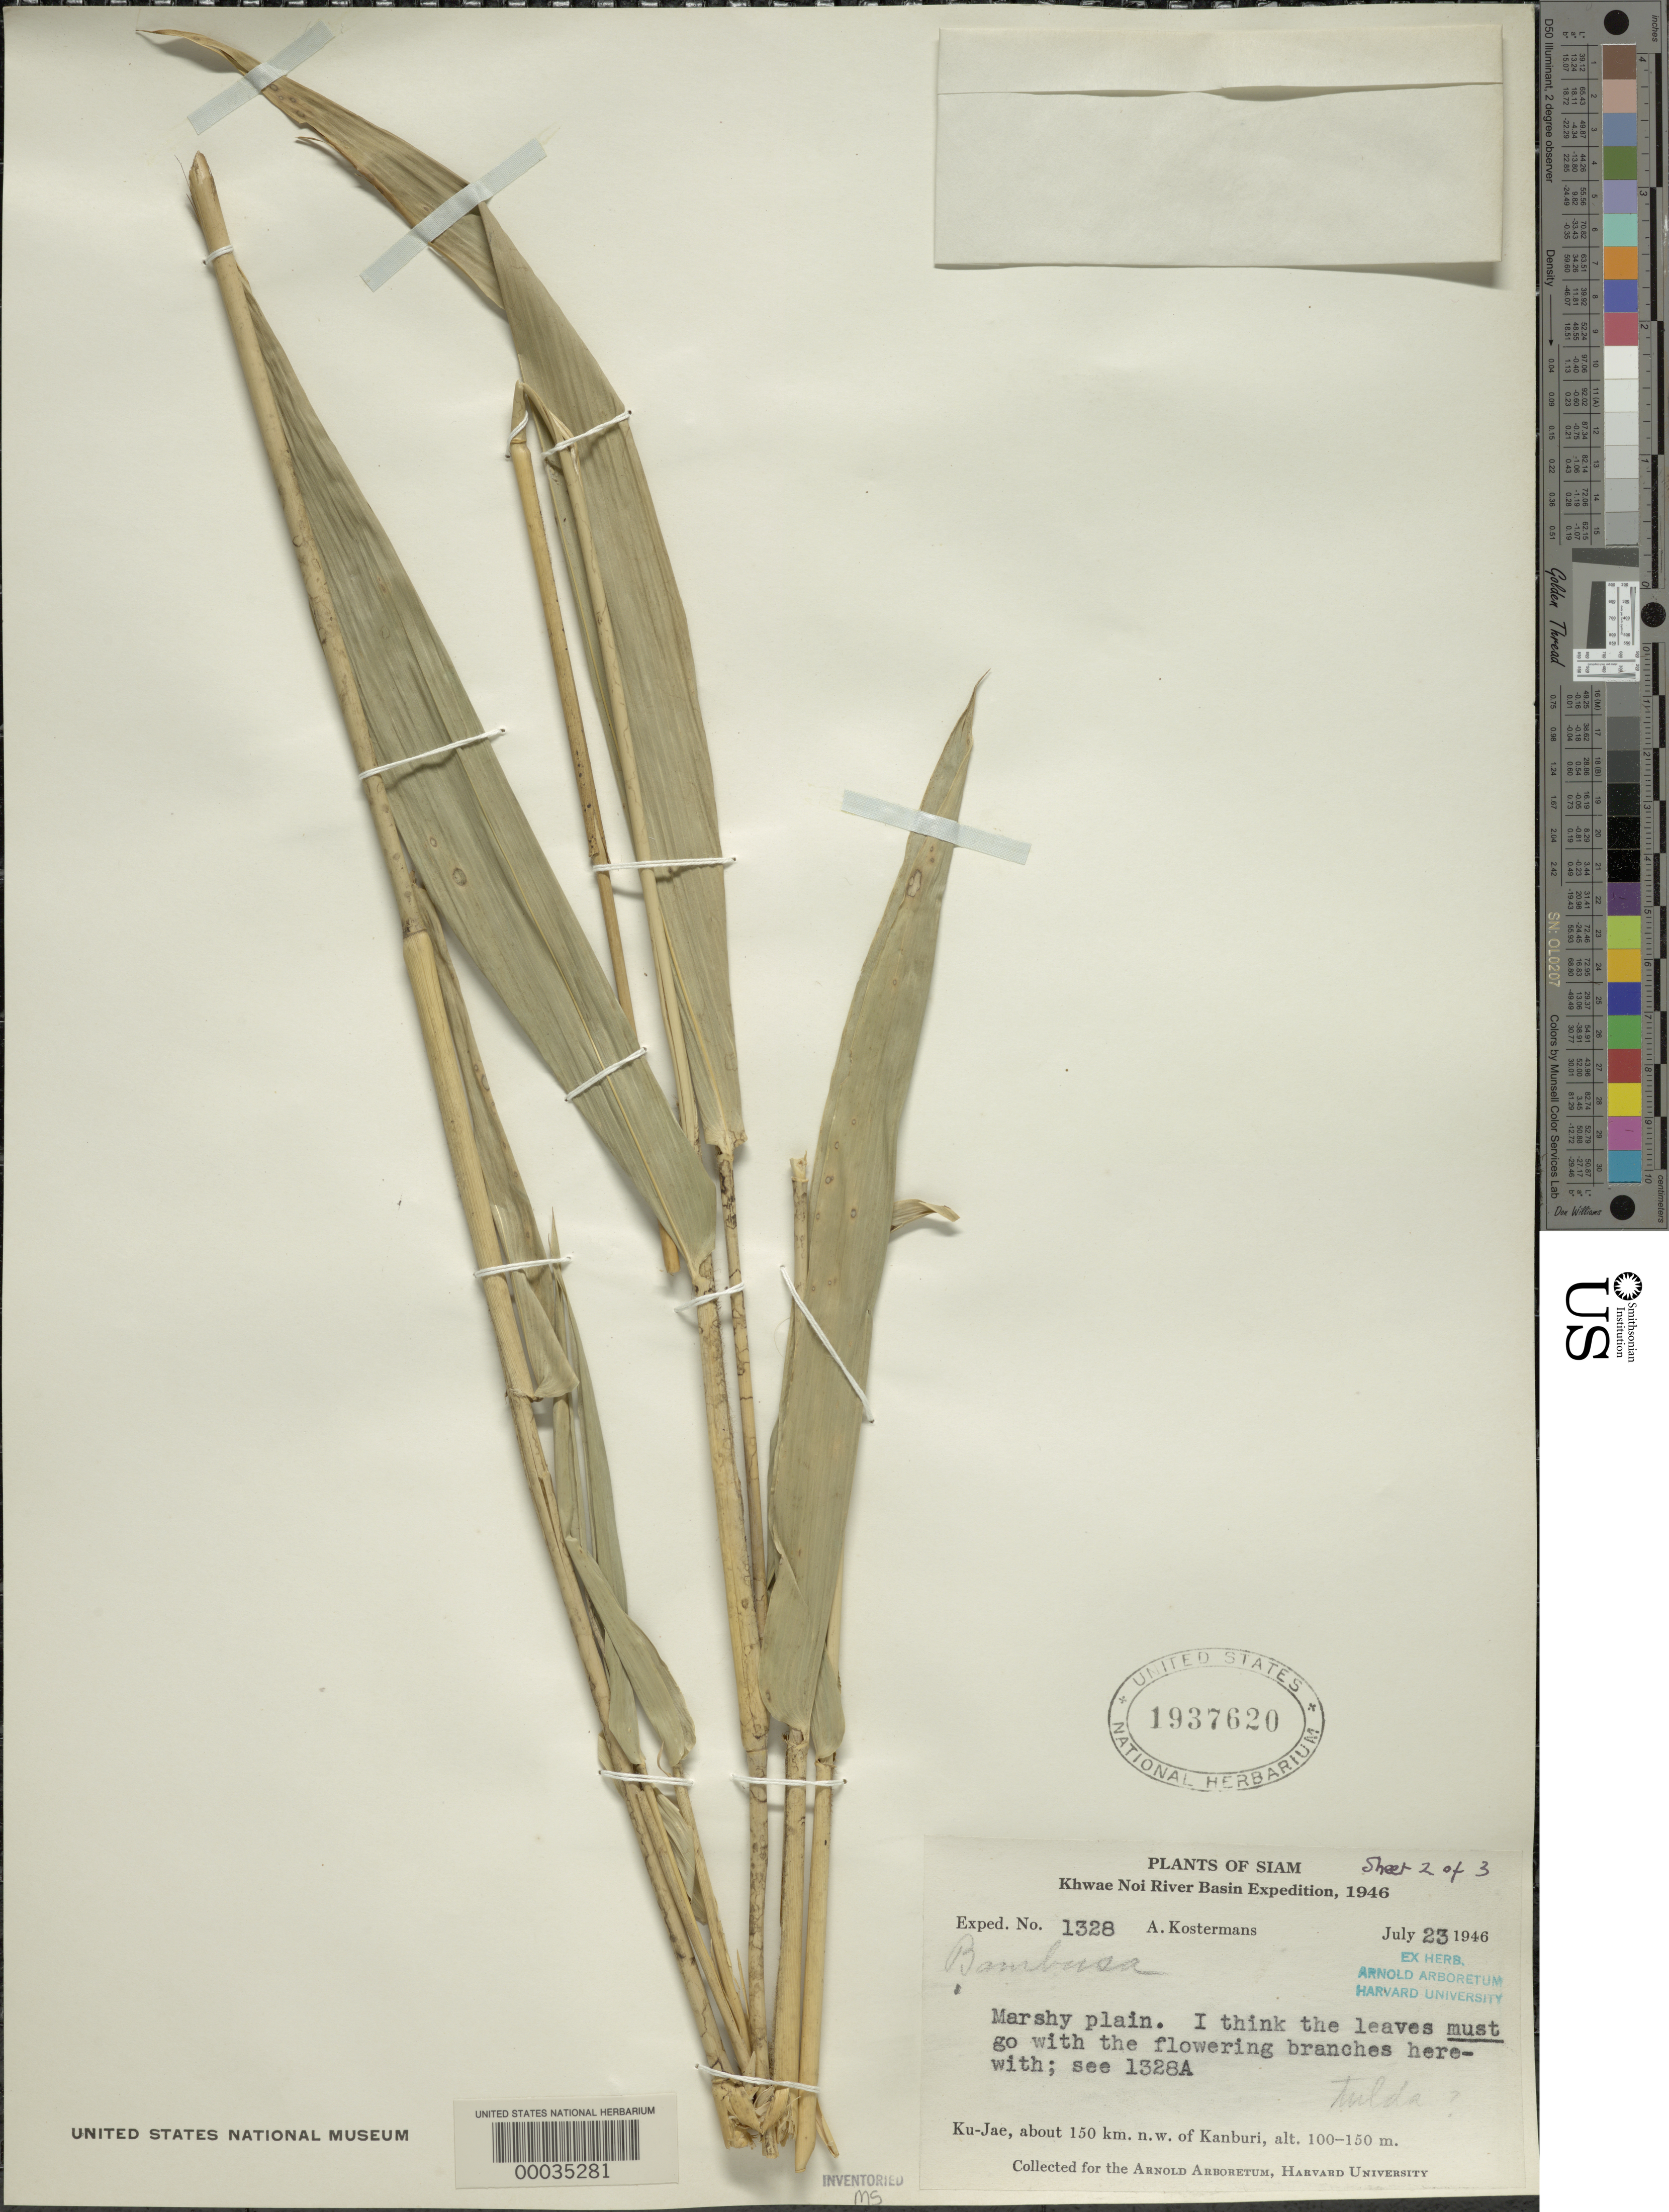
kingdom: Plantae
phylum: Tracheophyta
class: Liliopsida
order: Poales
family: Poaceae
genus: Bambusa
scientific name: Bambusa sp.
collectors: A. J. G. Kostermans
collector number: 1328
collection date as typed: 23 Jul 1946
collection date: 1946-07-23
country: Thailand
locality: Plants of siam, ku-jae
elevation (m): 100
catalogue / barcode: US 1937620